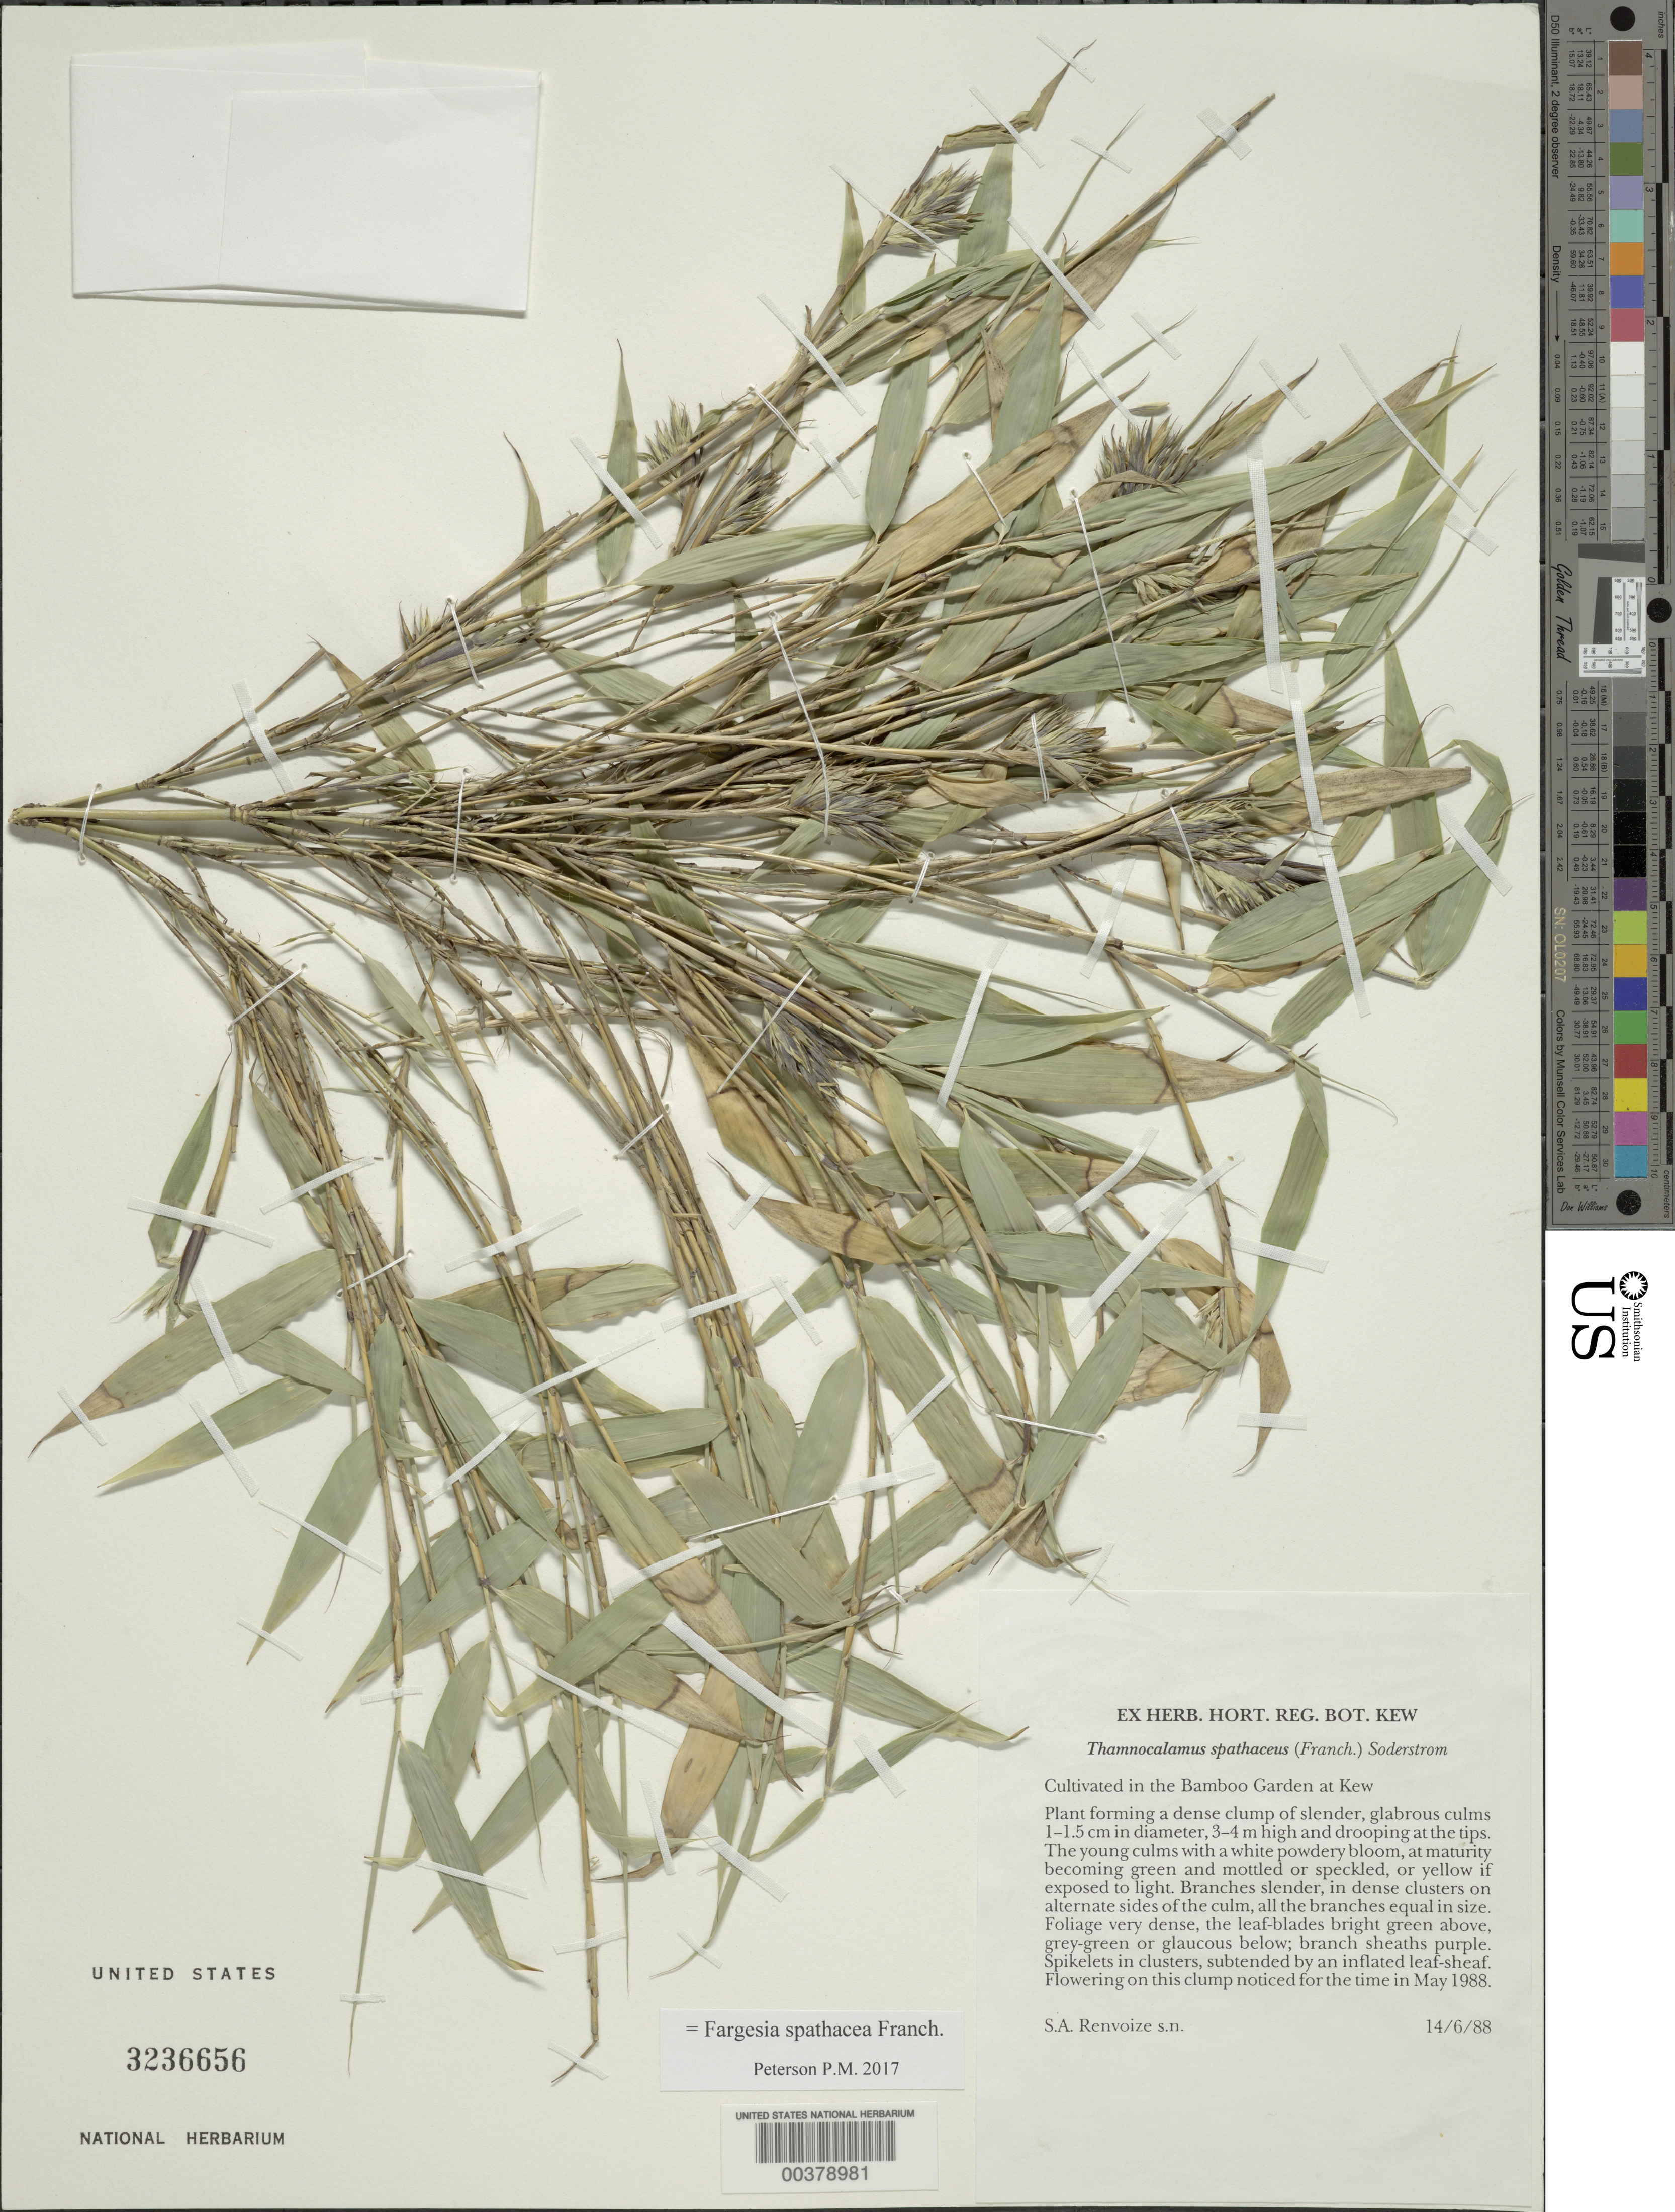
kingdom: Plantae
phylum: Tracheophyta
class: Liliopsida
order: Poales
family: Poaceae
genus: Fargesia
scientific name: Fargesia spathacea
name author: Franch.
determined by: Poaceae Reorganization Project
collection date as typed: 14 Jun 1988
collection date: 1988-06-14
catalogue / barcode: US 3236656